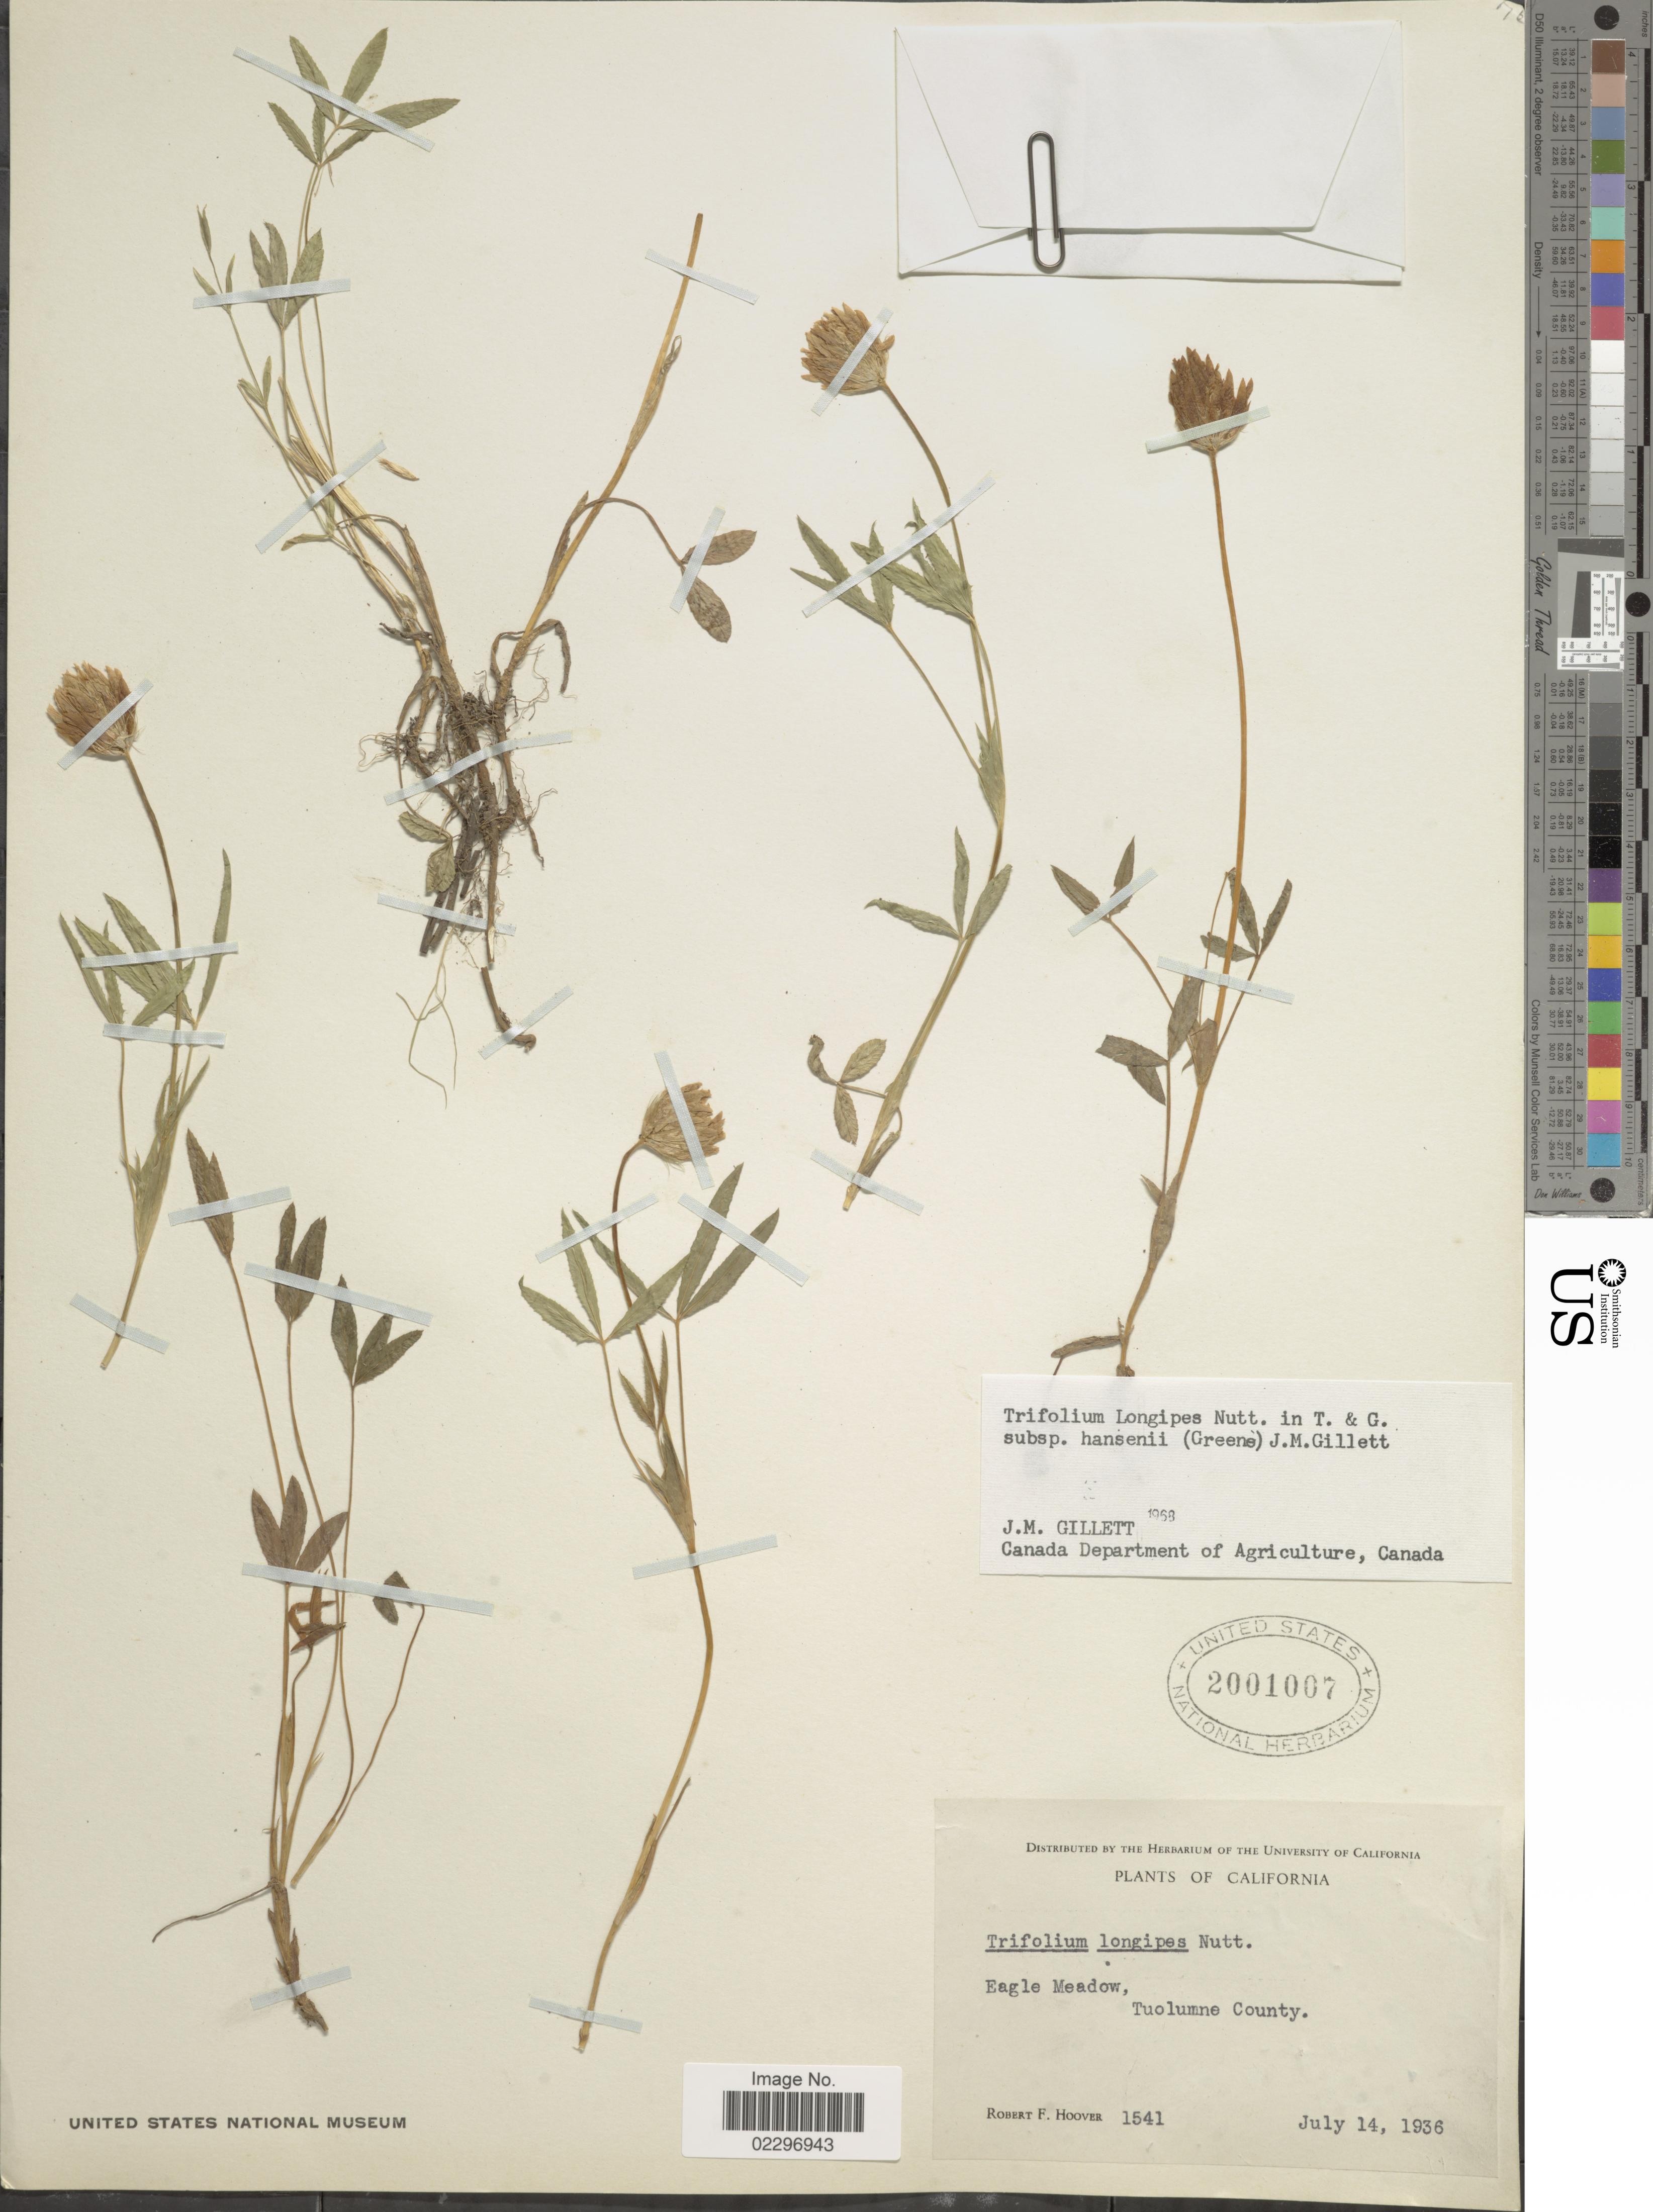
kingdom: Plantae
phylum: Tracheophyta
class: Magnoliopsida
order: Fabales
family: Fabaceae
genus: Trifolium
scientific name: Trifolium longipes subsp. hansenii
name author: (Greene) J.M. Gillett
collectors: R. F. Hoover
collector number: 1541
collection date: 1936-07-14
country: United States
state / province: California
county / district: Tuolumne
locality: Eagle Meadow, Tuolumne County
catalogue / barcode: US 2001007